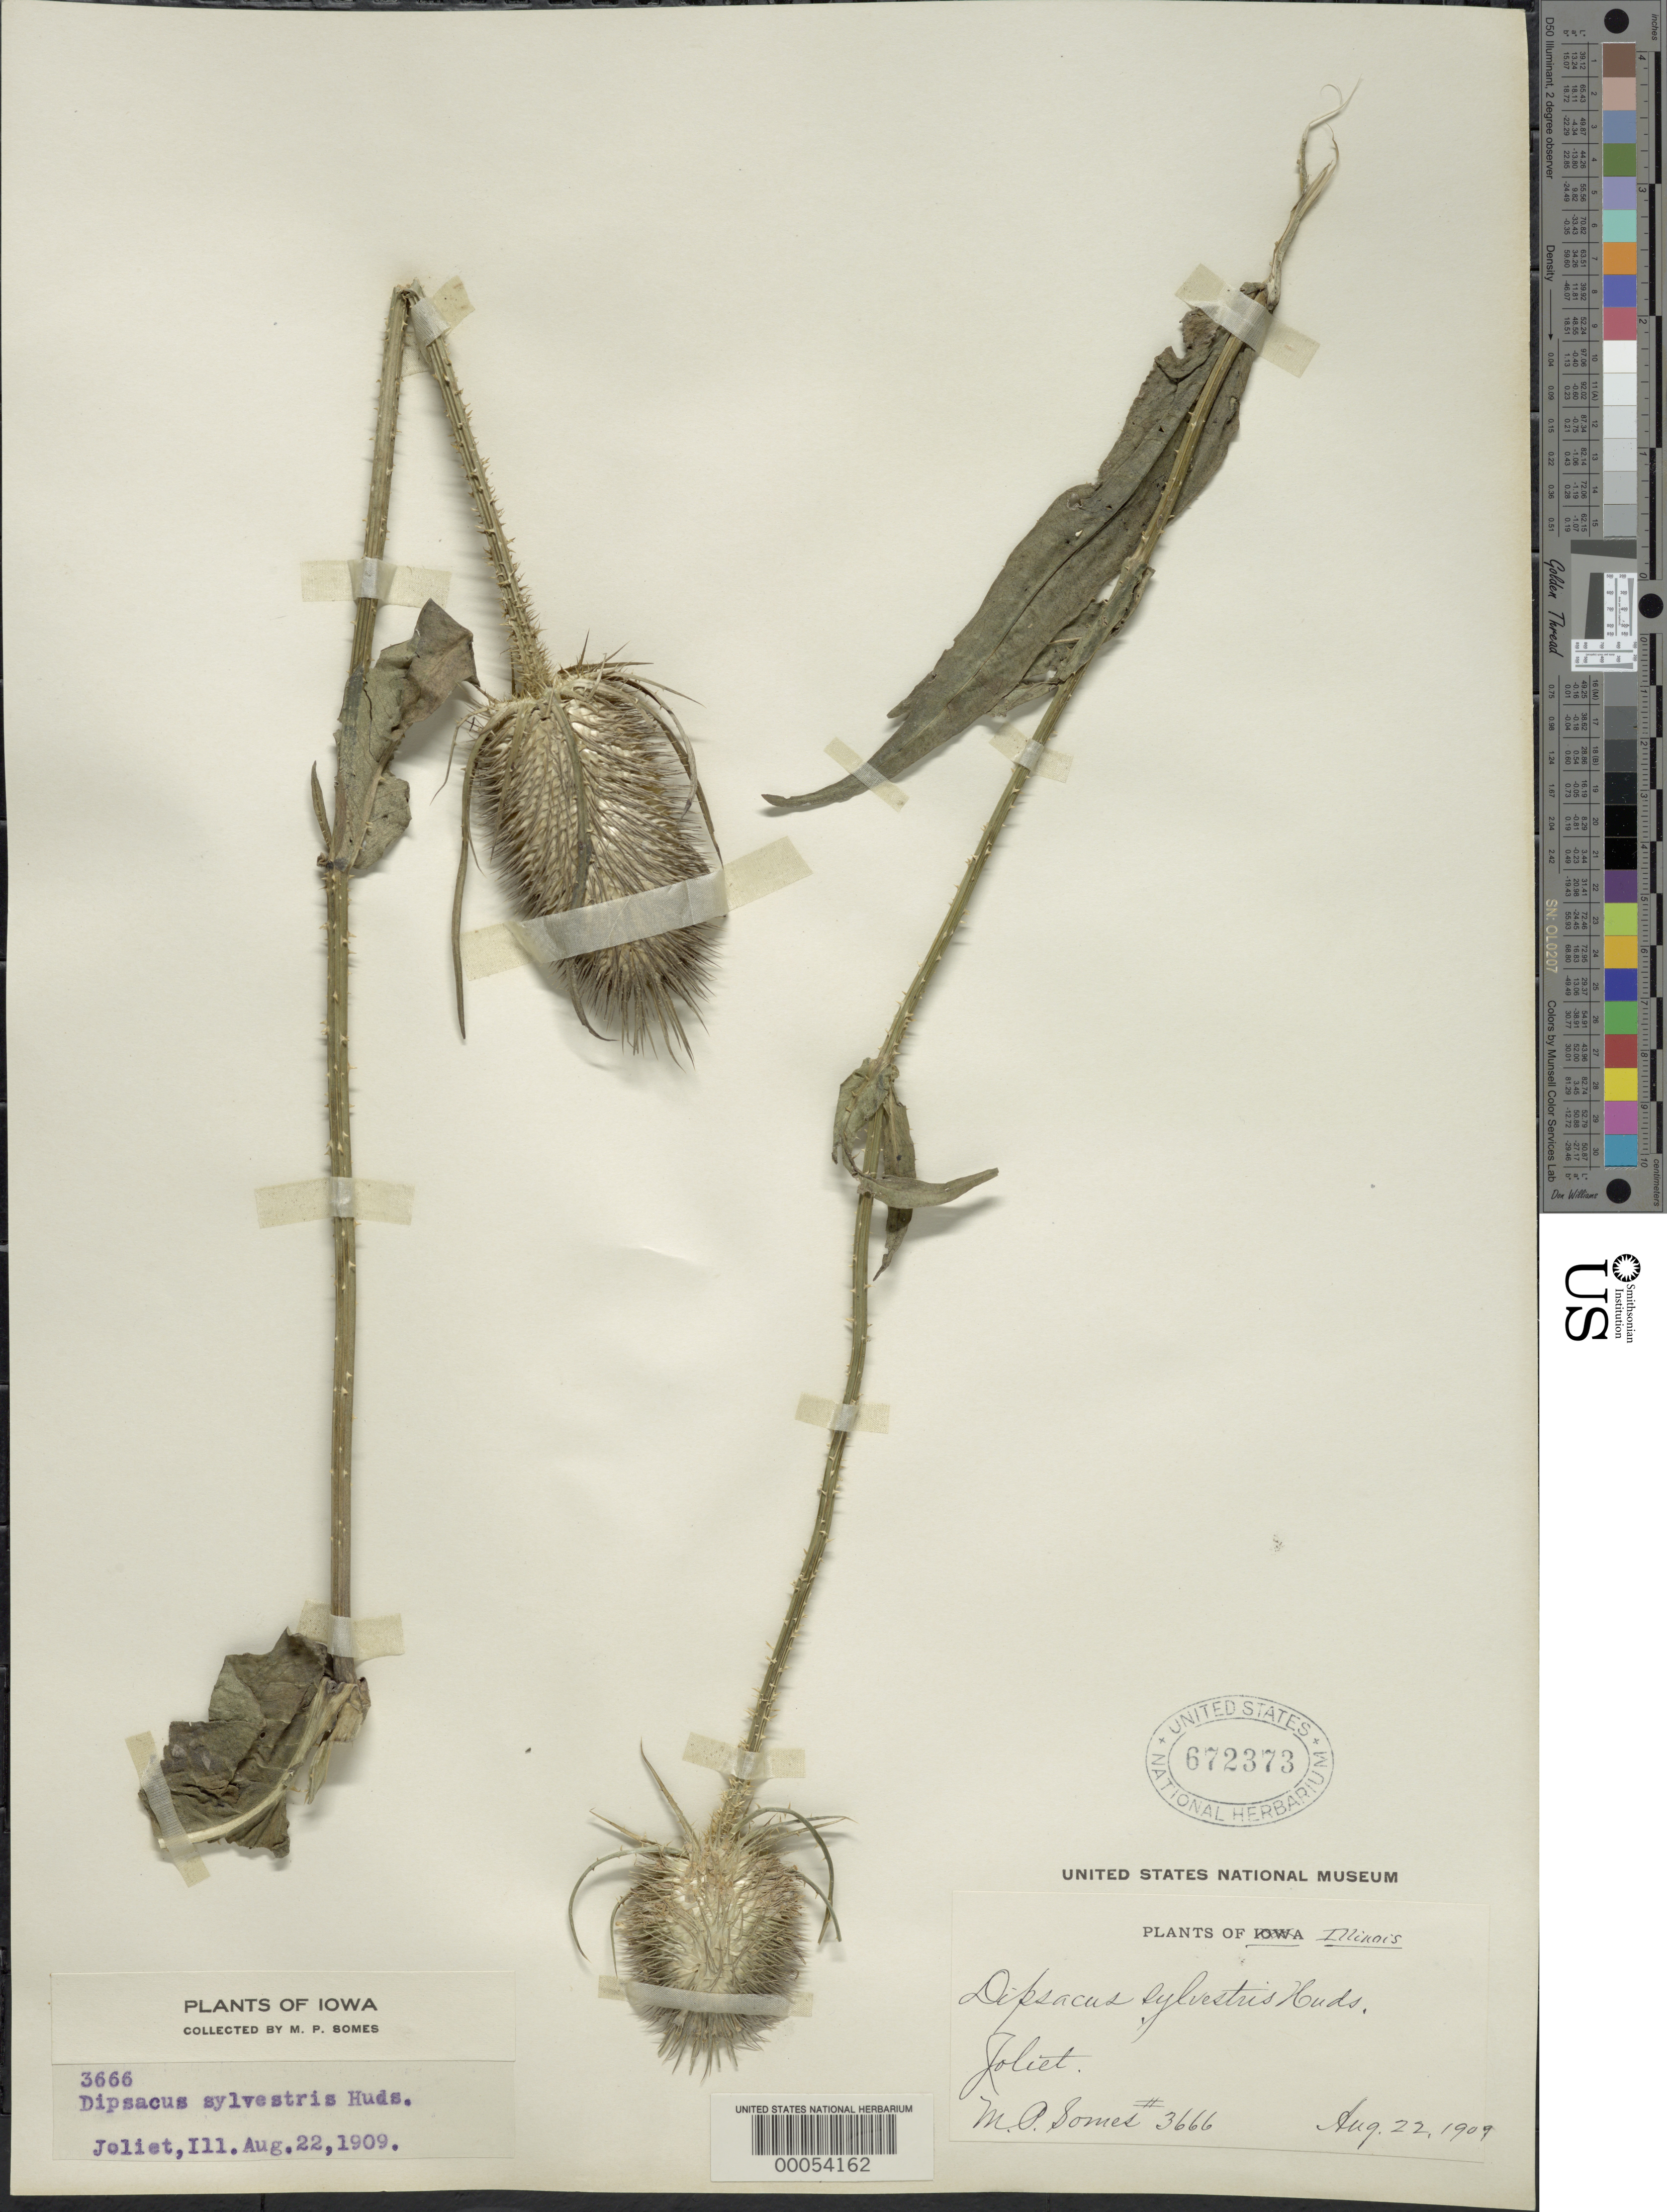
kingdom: Plantae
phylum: Tracheophyta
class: Magnoliopsida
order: Dipsacales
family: Caprifoliaceae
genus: Dipsacus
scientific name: Dipsacus sylvestris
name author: Huds.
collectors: M. Somes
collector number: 3666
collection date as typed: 22 Aug 1900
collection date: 1900-08-22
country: United States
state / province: Illinois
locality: Joliet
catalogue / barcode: US 672373